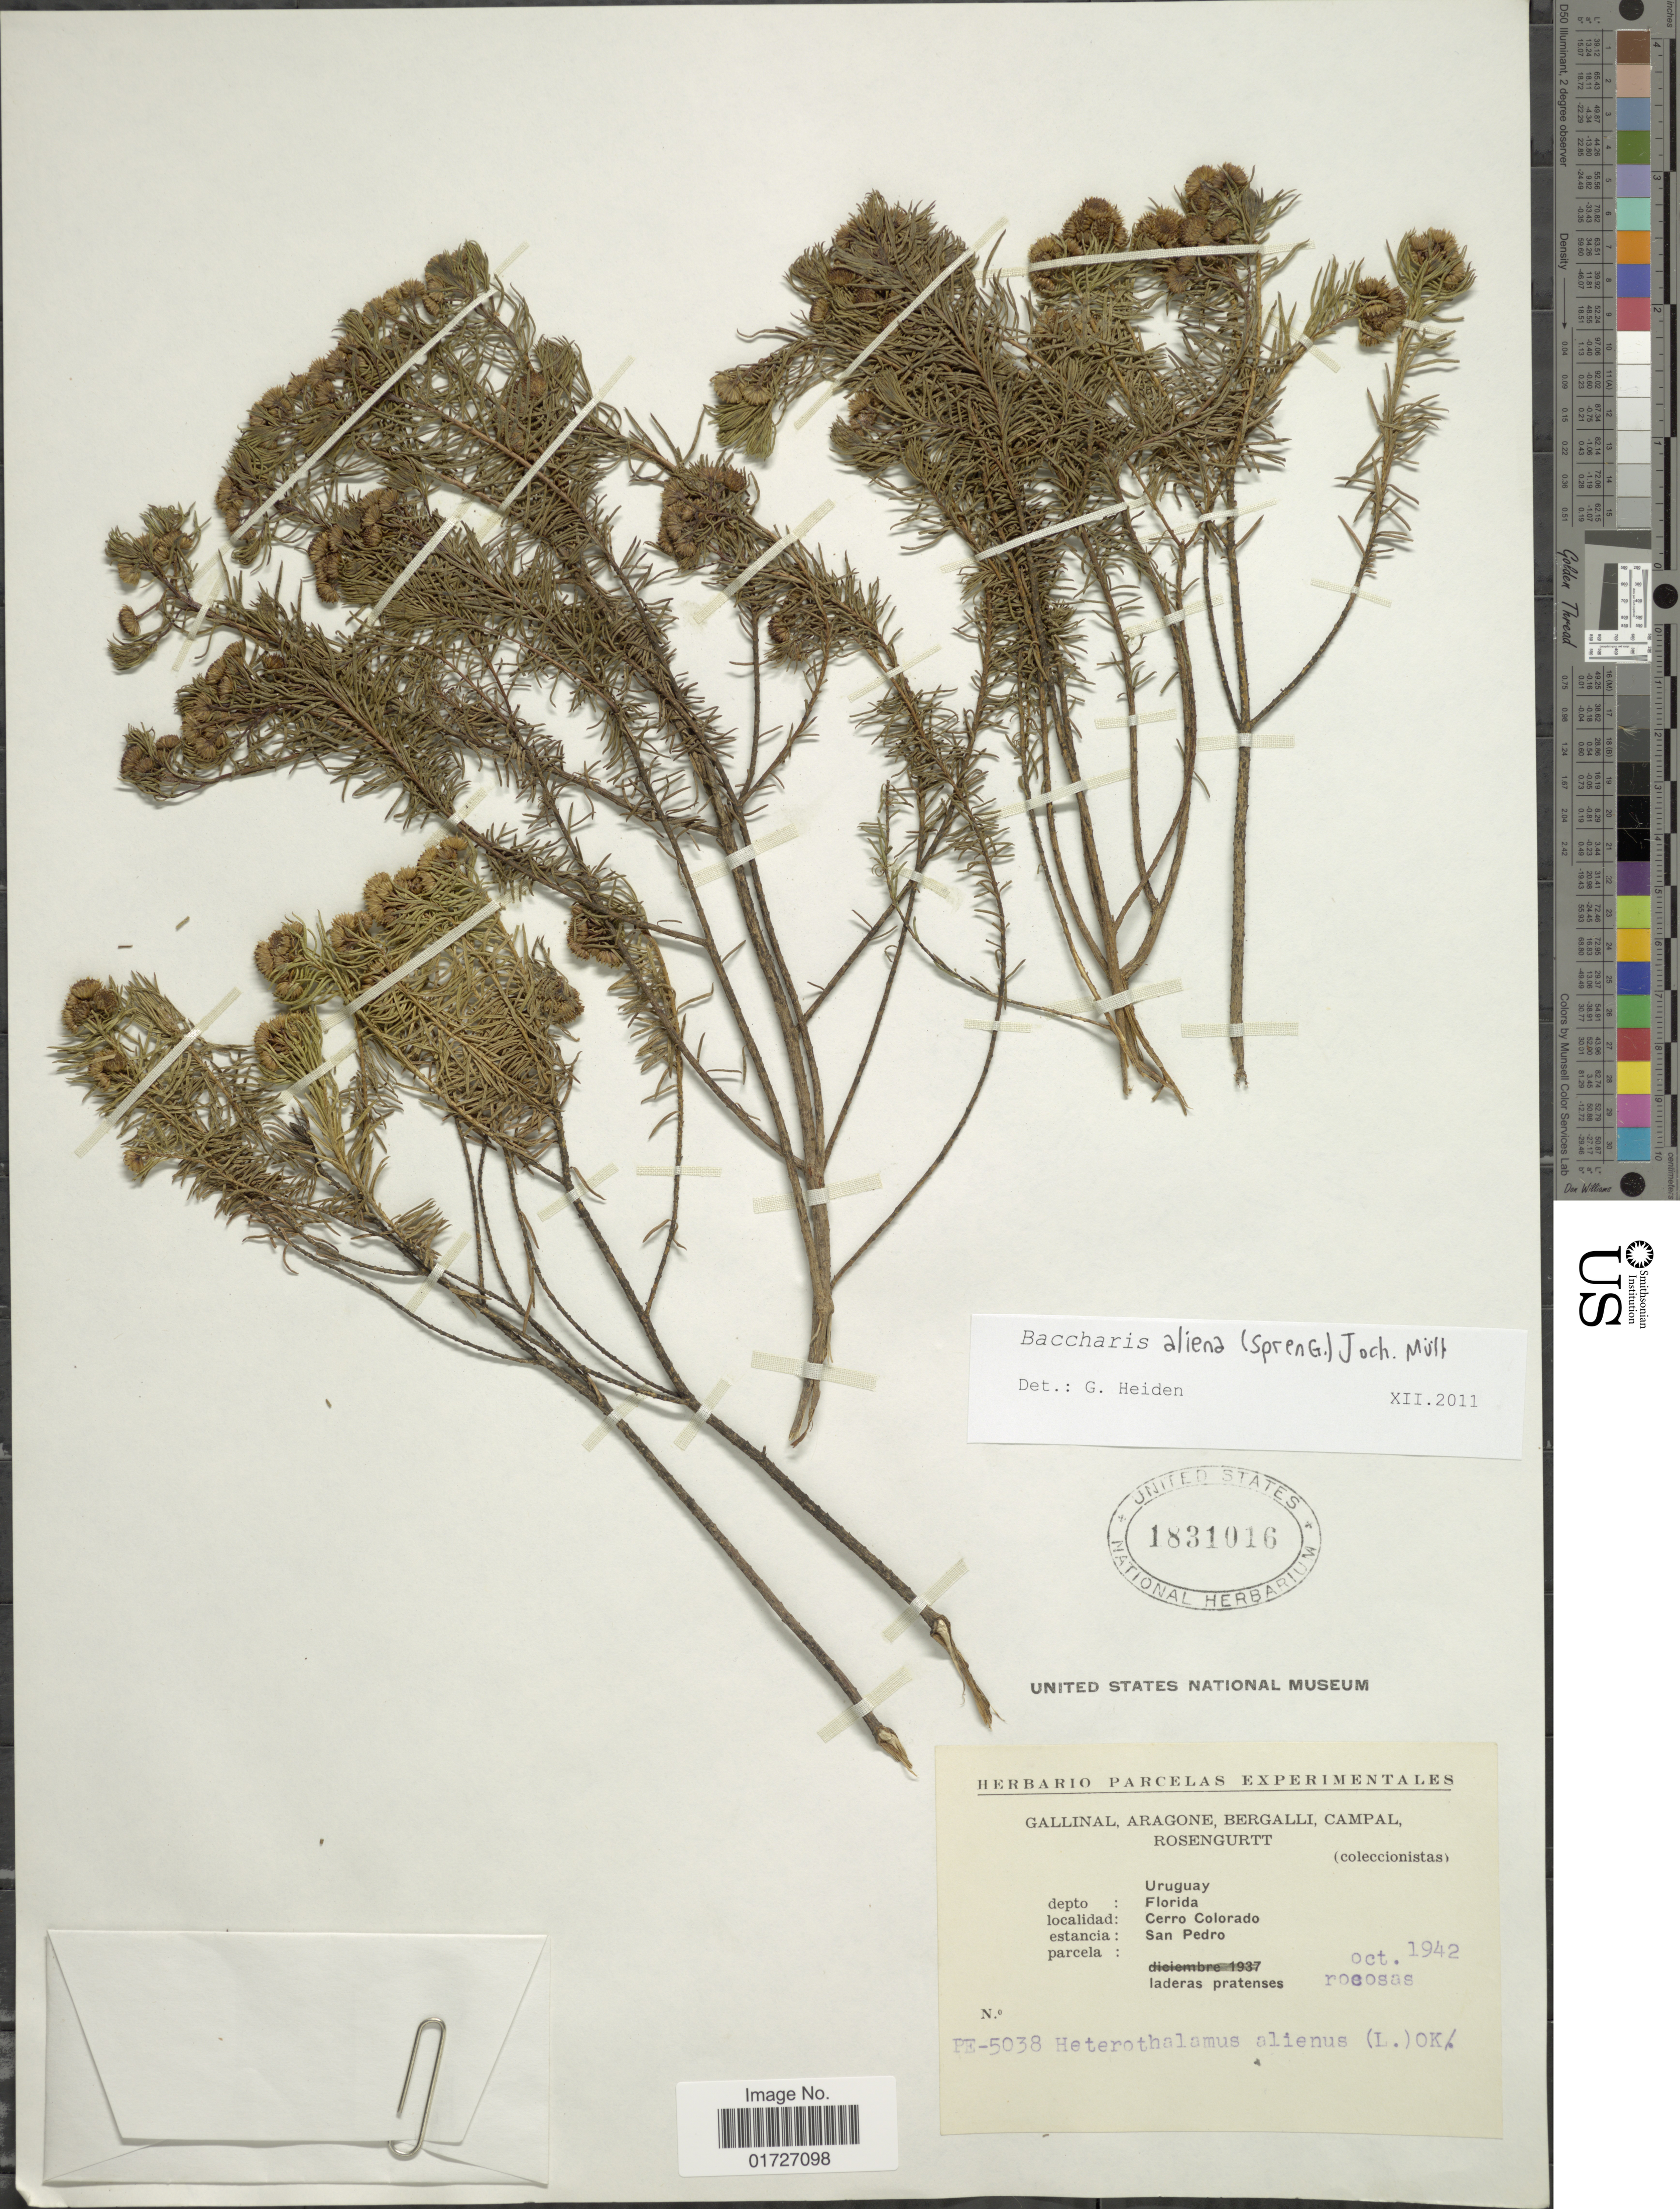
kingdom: Plantae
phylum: Tracheophyta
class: Magnoliopsida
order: Asterales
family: Asteraceae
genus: Baccharis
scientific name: Baccharis aliena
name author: (Spreng.) Joch. Müll.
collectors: -. Gallinal, -- Aragone, -- Bergalli, -- Campal & Rosengurtt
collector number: PE-5038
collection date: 1942-10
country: Uruguay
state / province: Florida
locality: Cerro Colorado, estancia San Pedro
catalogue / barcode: US 1831016